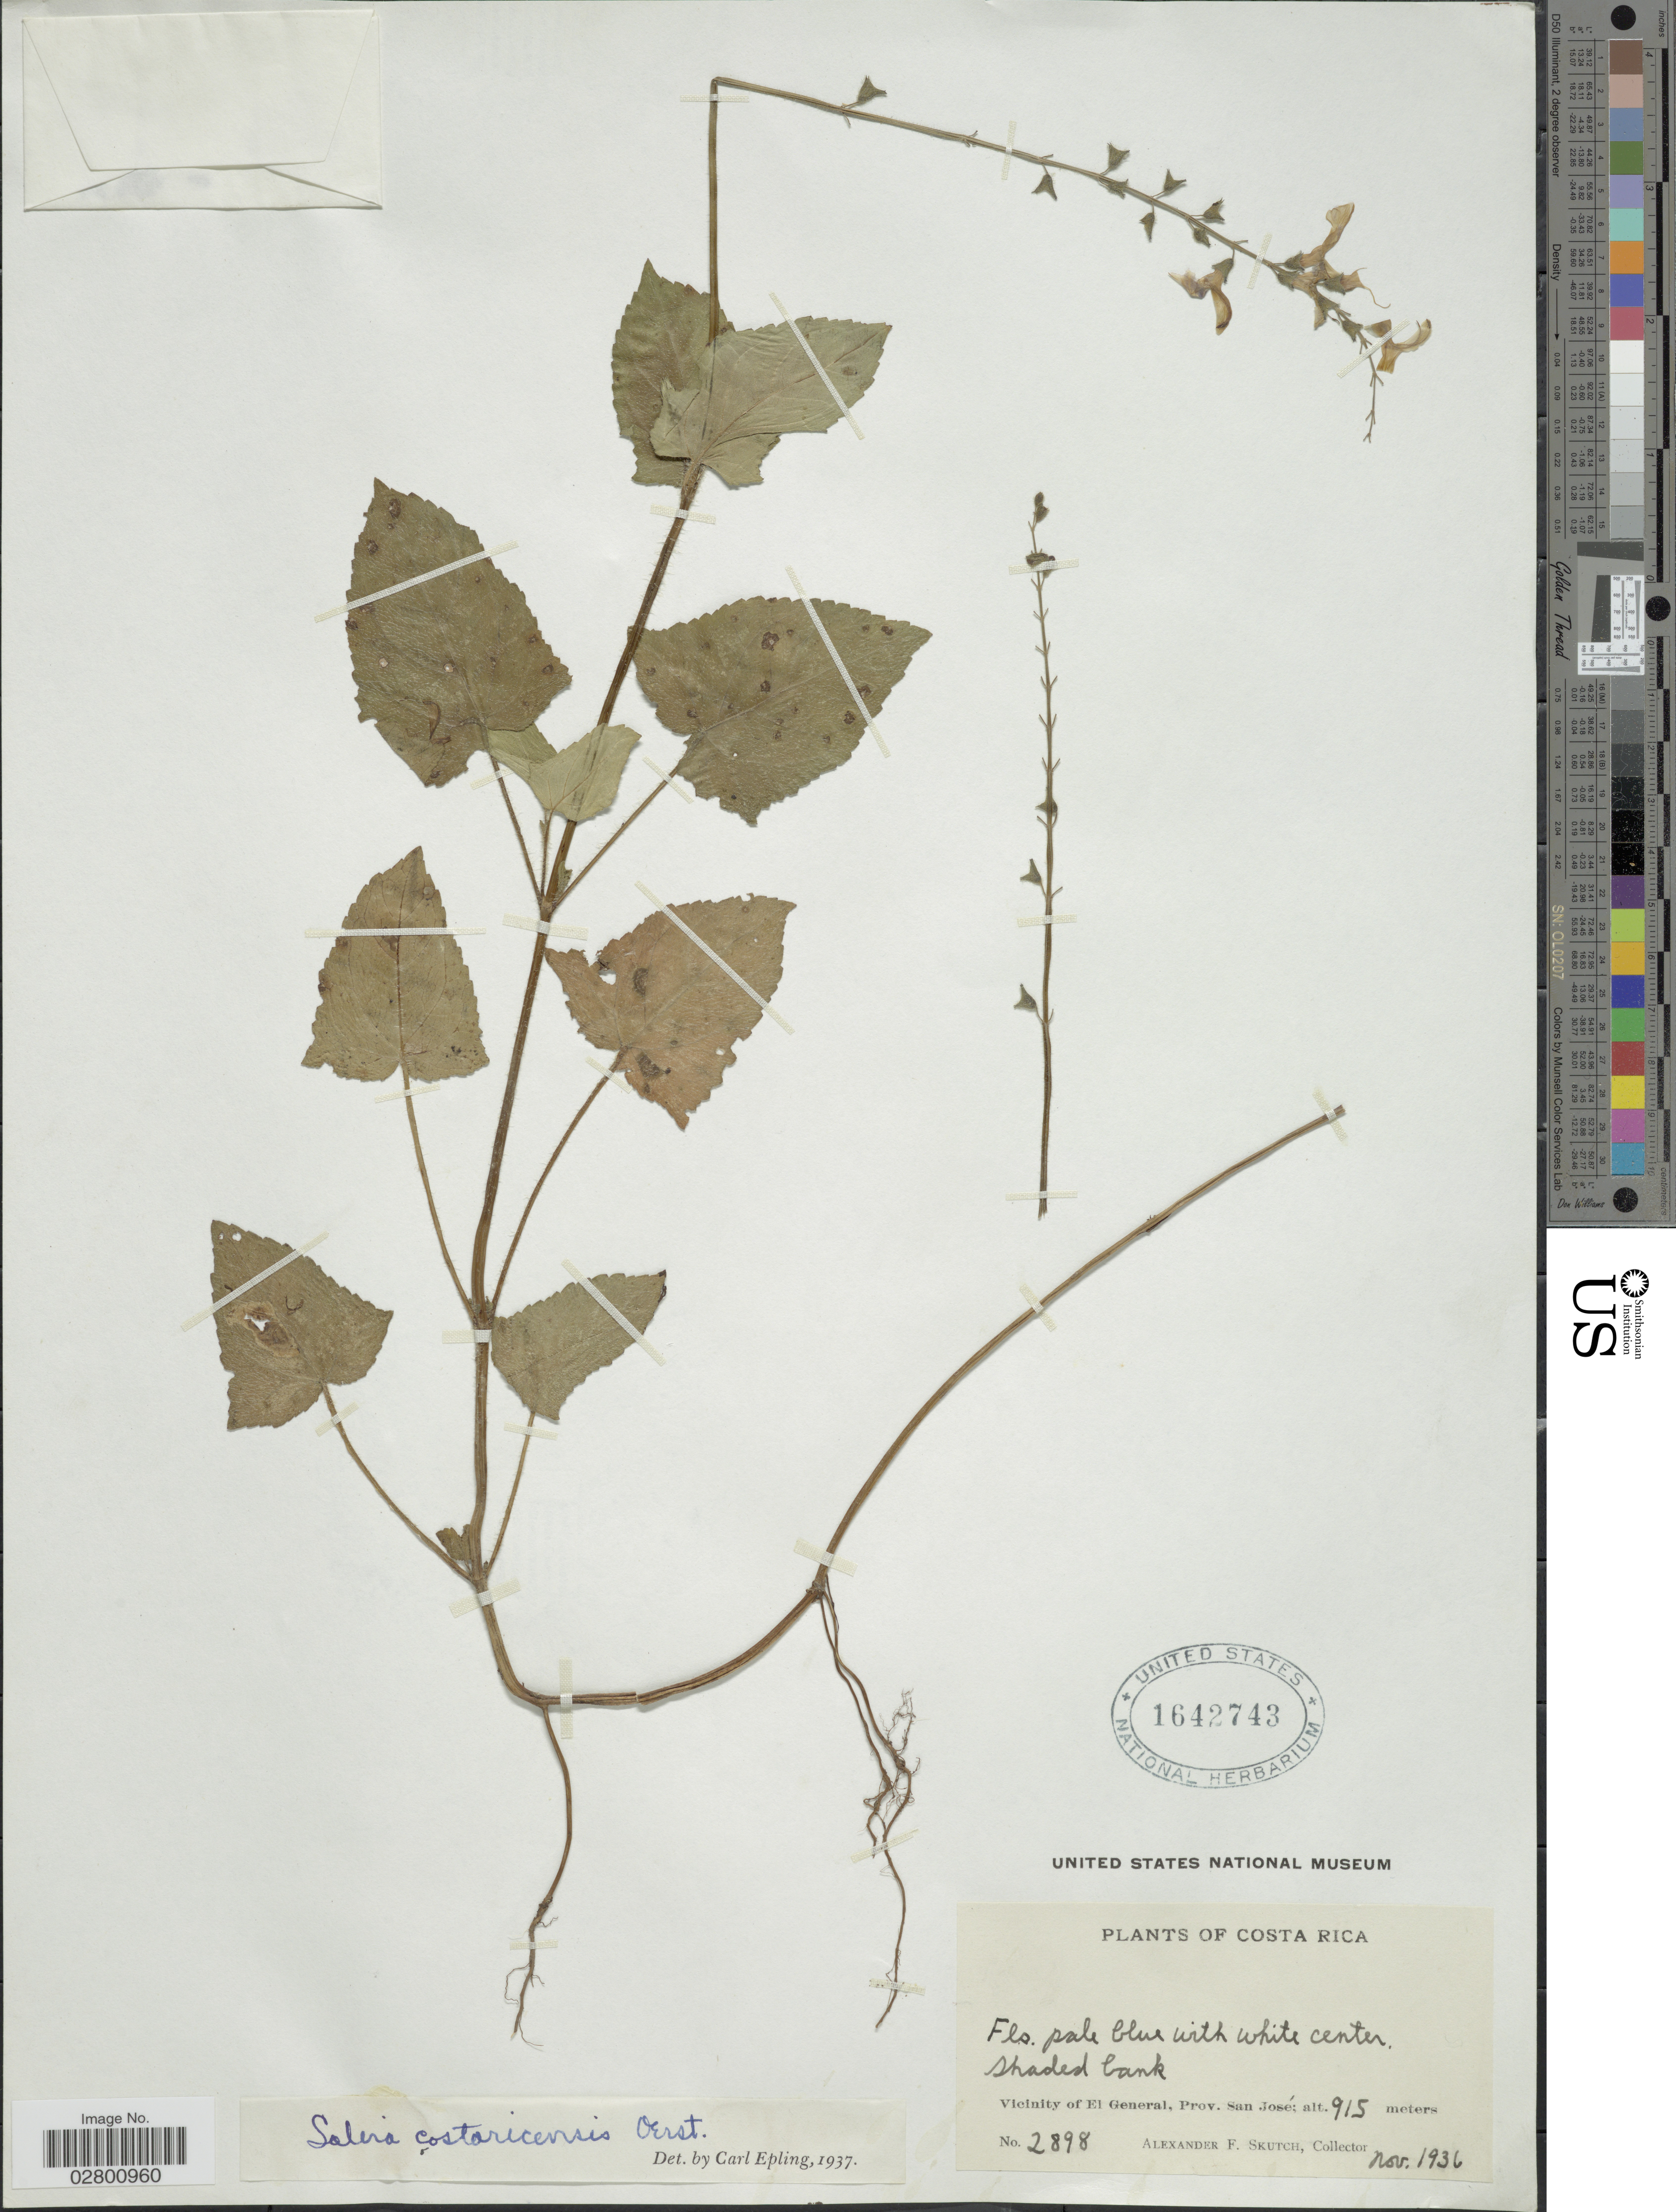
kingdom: Plantae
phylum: Tracheophyta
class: Magnoliopsida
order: Lamiales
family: Lamiaceae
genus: Salvia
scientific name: Salvia costaricensis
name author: Oerst.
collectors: A. F. Skutch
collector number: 2898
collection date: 1936-11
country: Costa Rica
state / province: San José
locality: Shaded bank. Vicinity of El General.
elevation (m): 915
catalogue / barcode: US 1642743